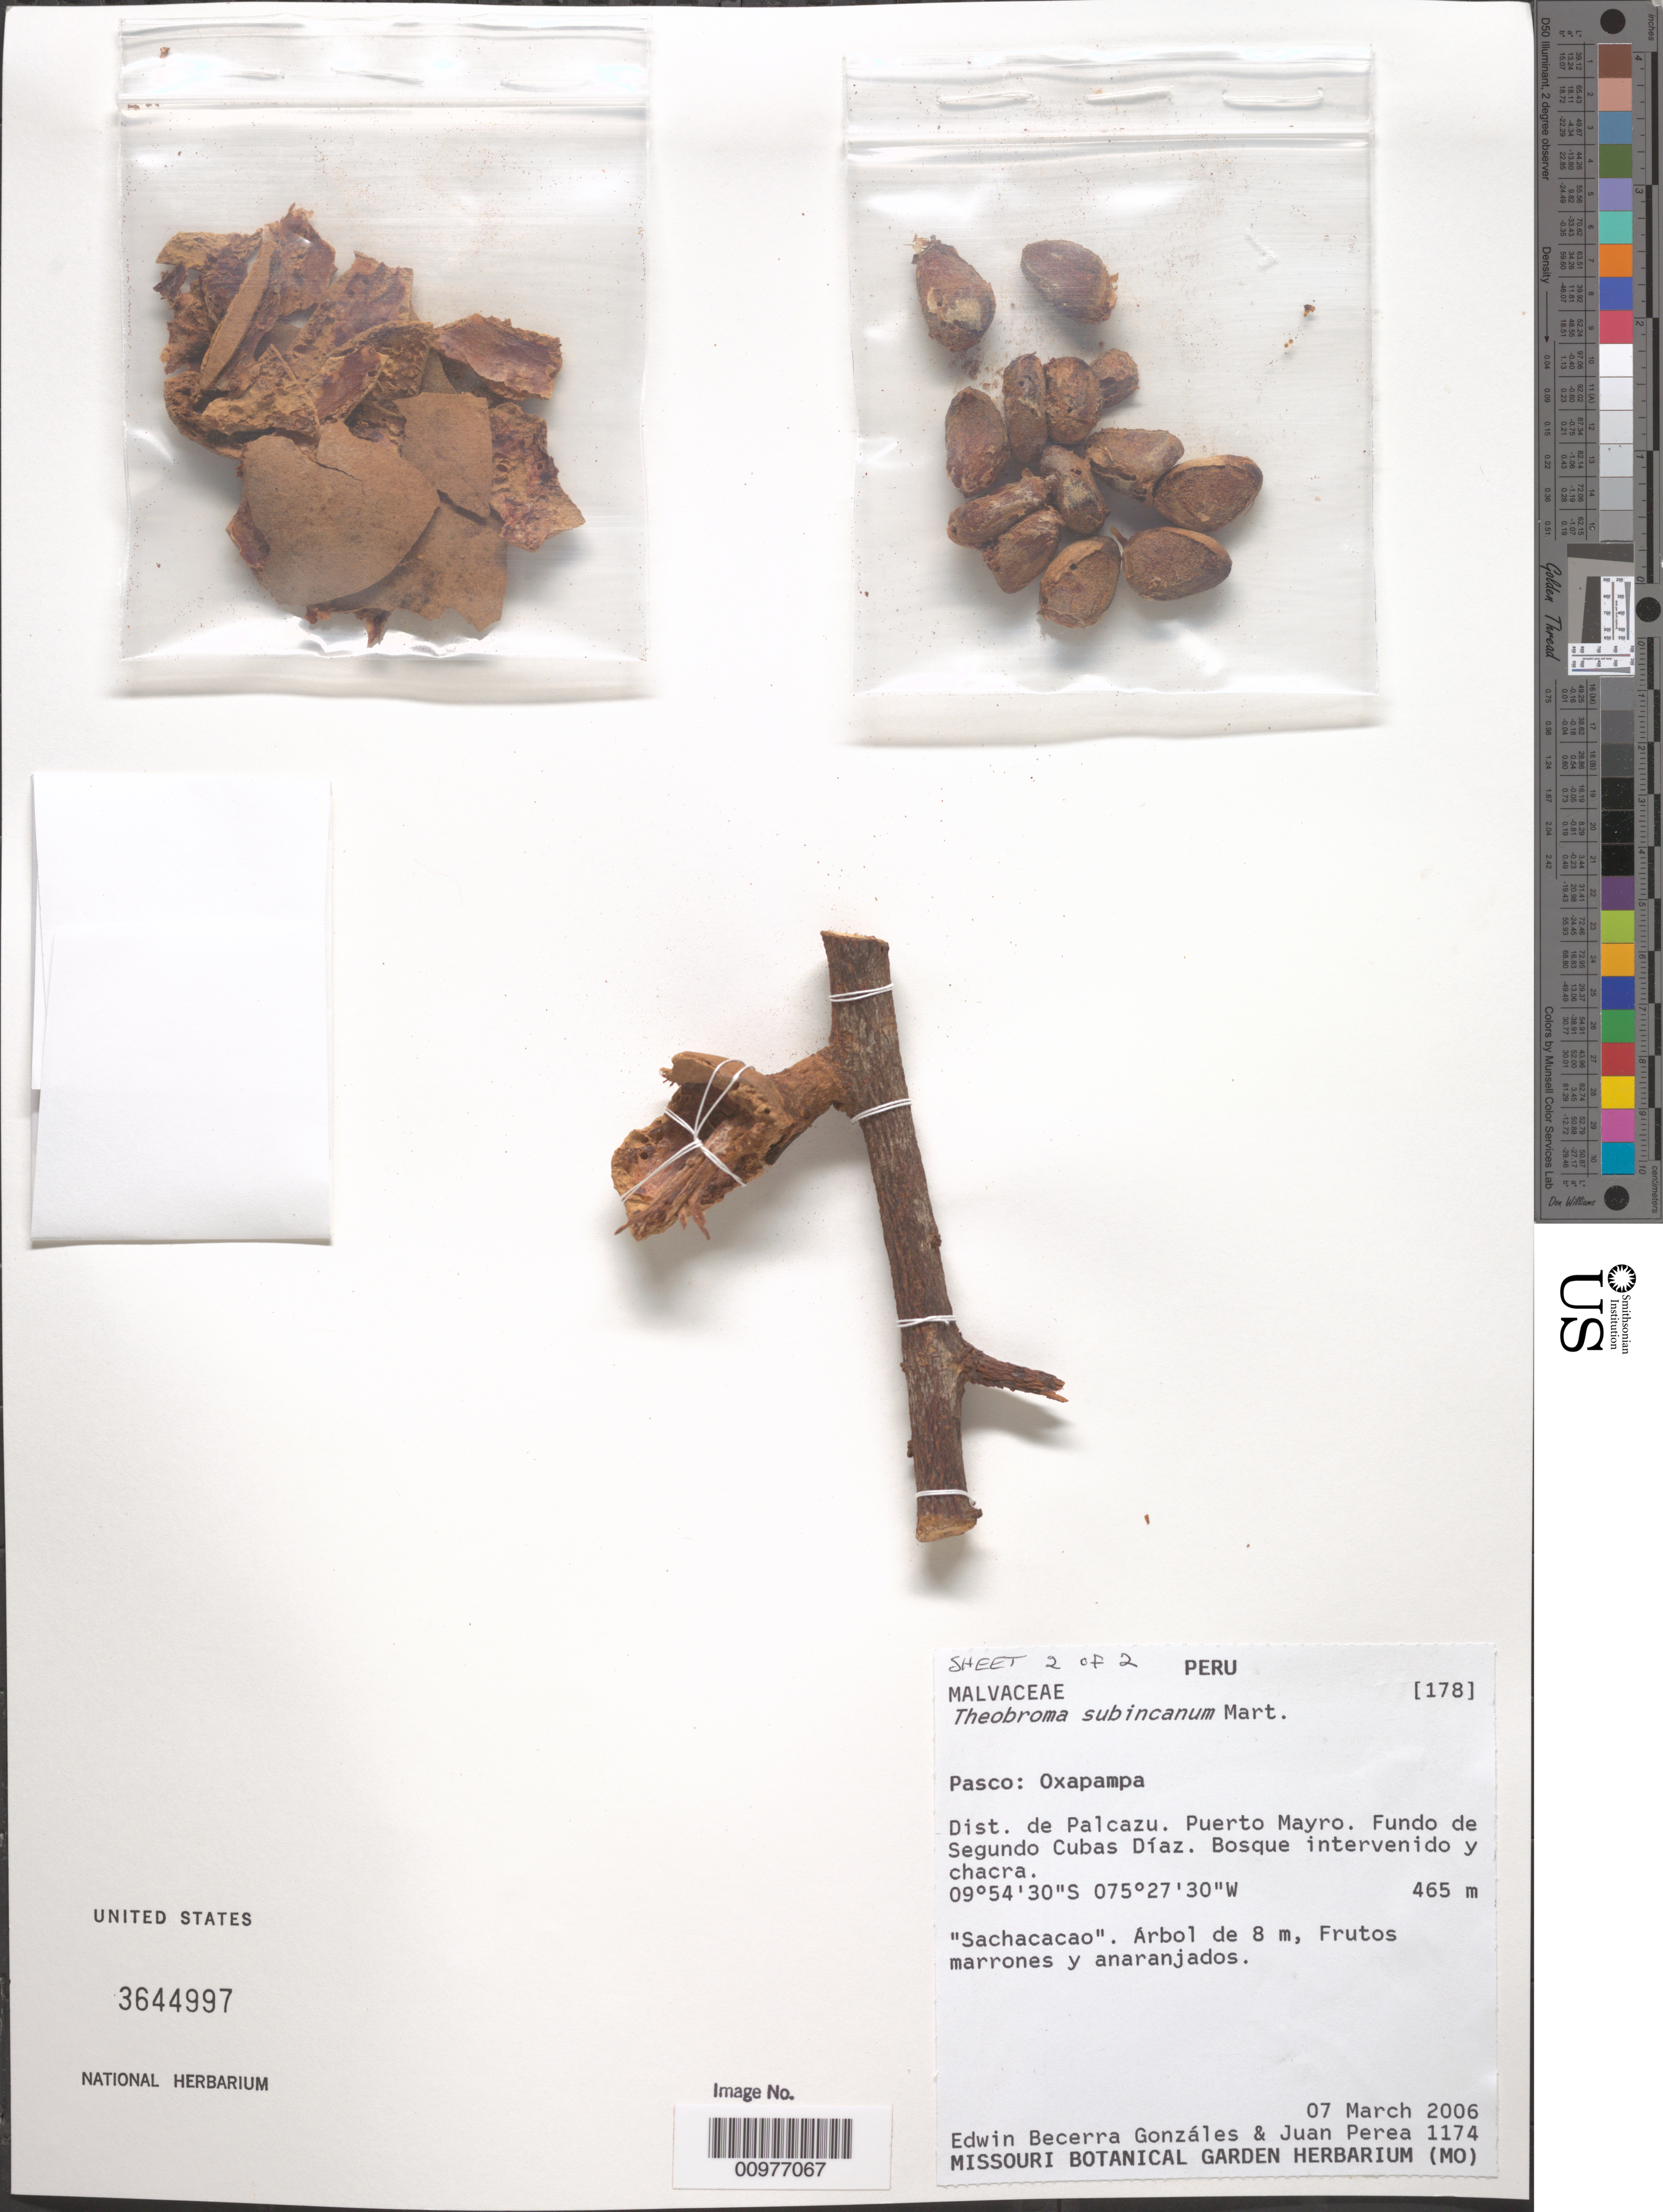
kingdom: Plantae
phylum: Tracheophyta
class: Magnoliopsida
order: Malvales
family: Malvaceae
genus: Theobroma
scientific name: Theobroma subincanum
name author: Mart.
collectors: E. Gonzáles & J. Perea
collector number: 1174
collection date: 2006-03-07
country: Peru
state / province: Pasco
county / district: Oxapampa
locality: Distrito Palcazu, Puerto Mayro. Fundo de Segundo Cubas Diaz.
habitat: bosque intervenido y chacra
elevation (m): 465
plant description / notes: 2 of 2 sheets: Sheet 1 USNM 3644996; Bar Code: 00977066; fruit and seeds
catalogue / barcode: US 3644997